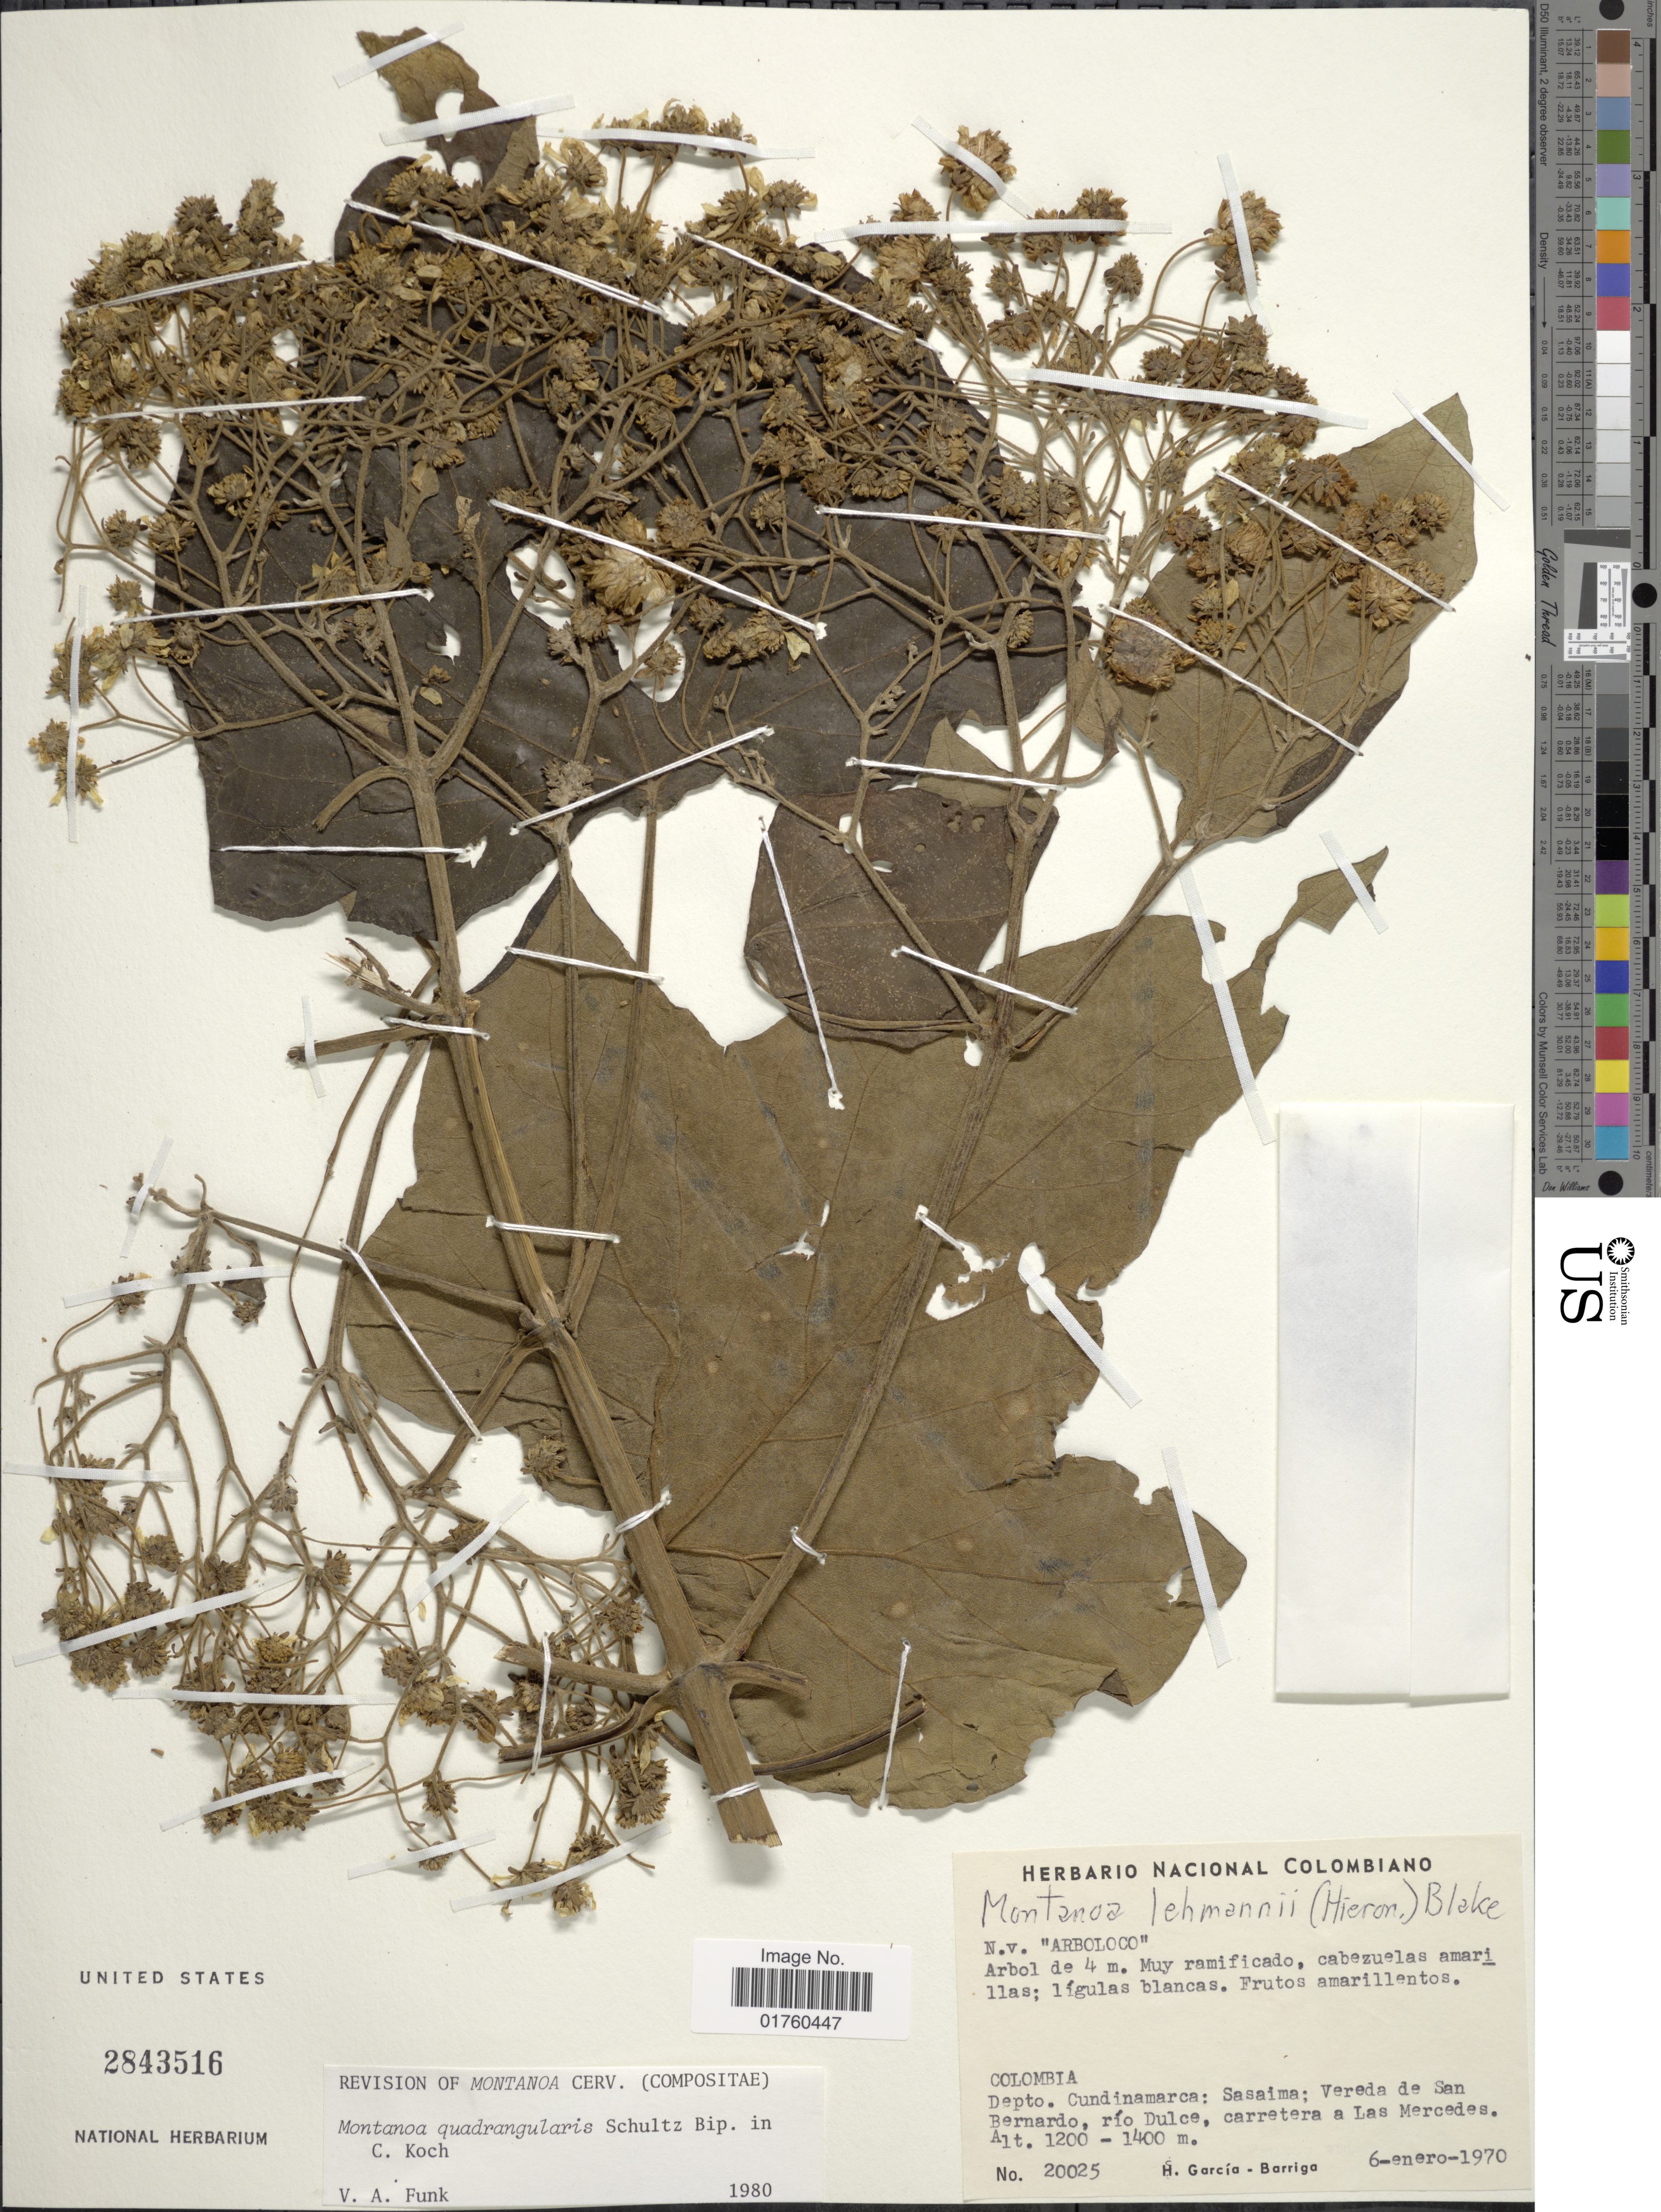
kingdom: Plantae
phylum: Tracheophyta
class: Magnoliopsida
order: Asterales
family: Asteraceae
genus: Montanoa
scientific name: Montanoa quadrangularis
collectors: H. García Barriga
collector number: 20025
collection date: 1970-01-06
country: Colombia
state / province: Cundinamarca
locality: Sasaima; Vereda de San Bernardo, rio Dulce, carretera a Las Mercedes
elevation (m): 1200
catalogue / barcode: US 2843516